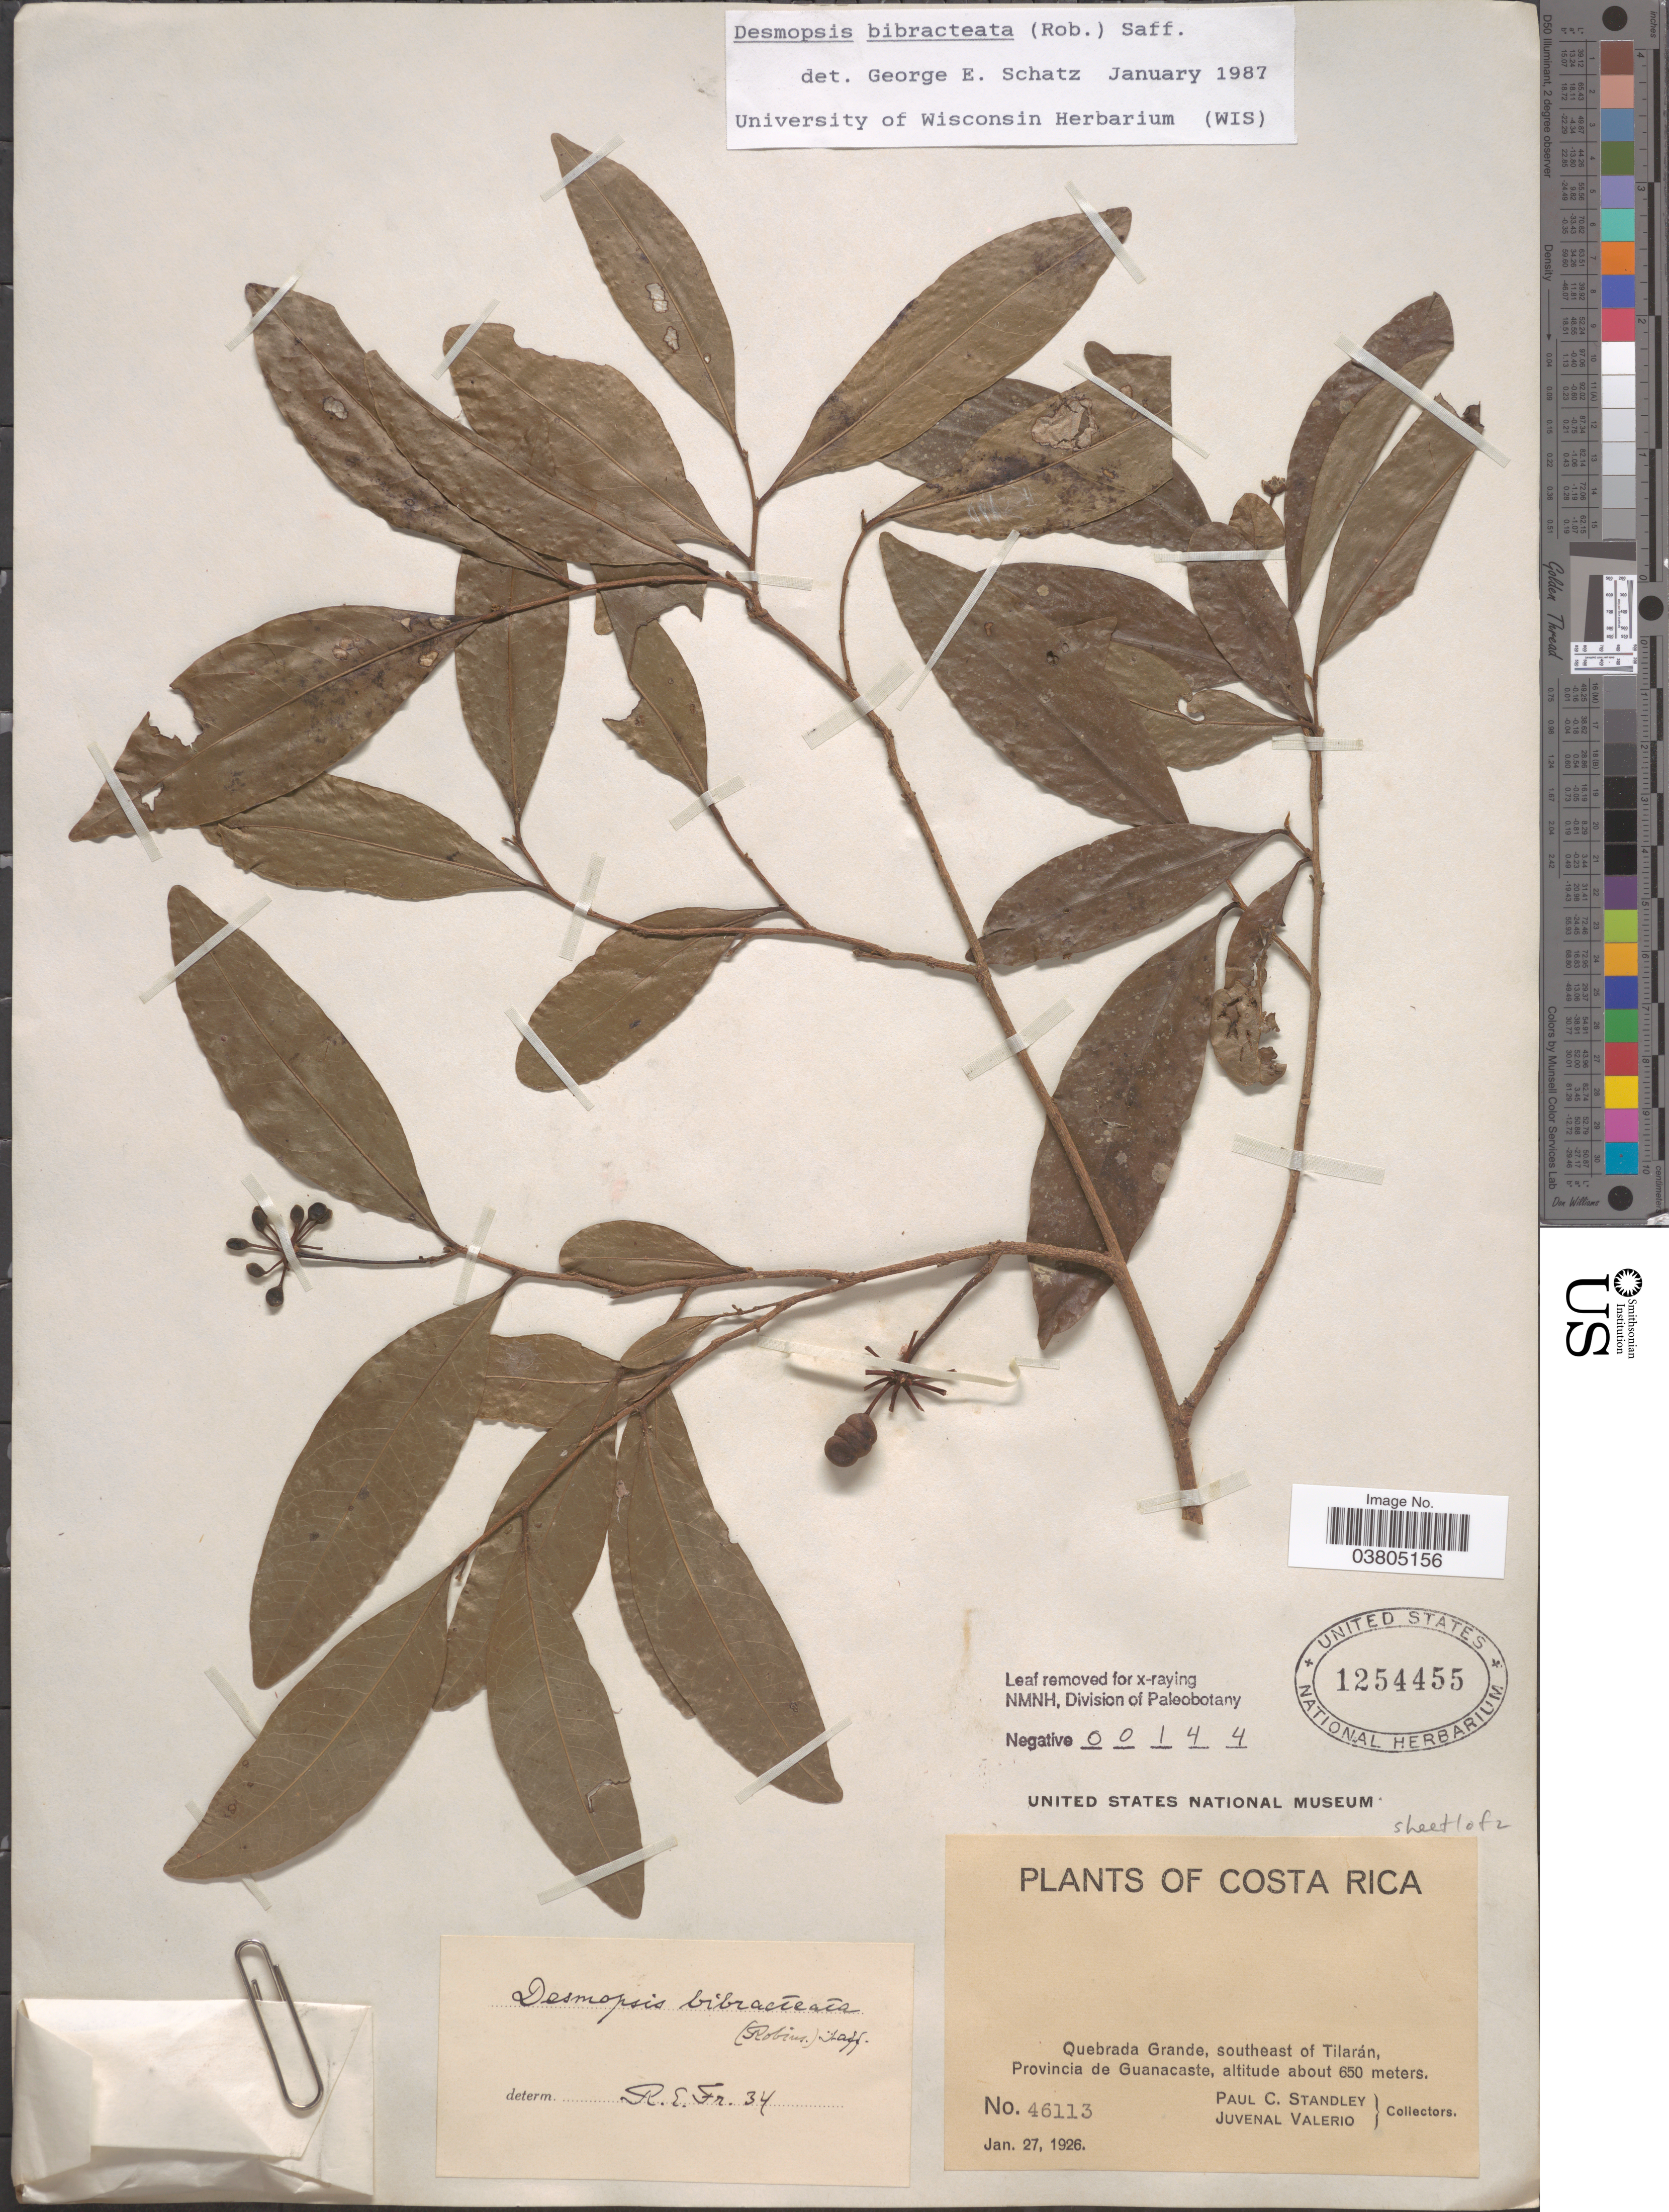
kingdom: Plantae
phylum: Tracheophyta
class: Magnoliopsida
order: Magnoliales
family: Annonaceae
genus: Desmopsis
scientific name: Desmopsis bibracteata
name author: (B.L. Rob.) Saff.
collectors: P. C. Standley & J. Valerio R.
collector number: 46113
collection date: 1926-01-27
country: Costa Rica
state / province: Guanacaste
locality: Quebrada Grande, southeast of Tilarán.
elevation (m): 650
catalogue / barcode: US 1254455